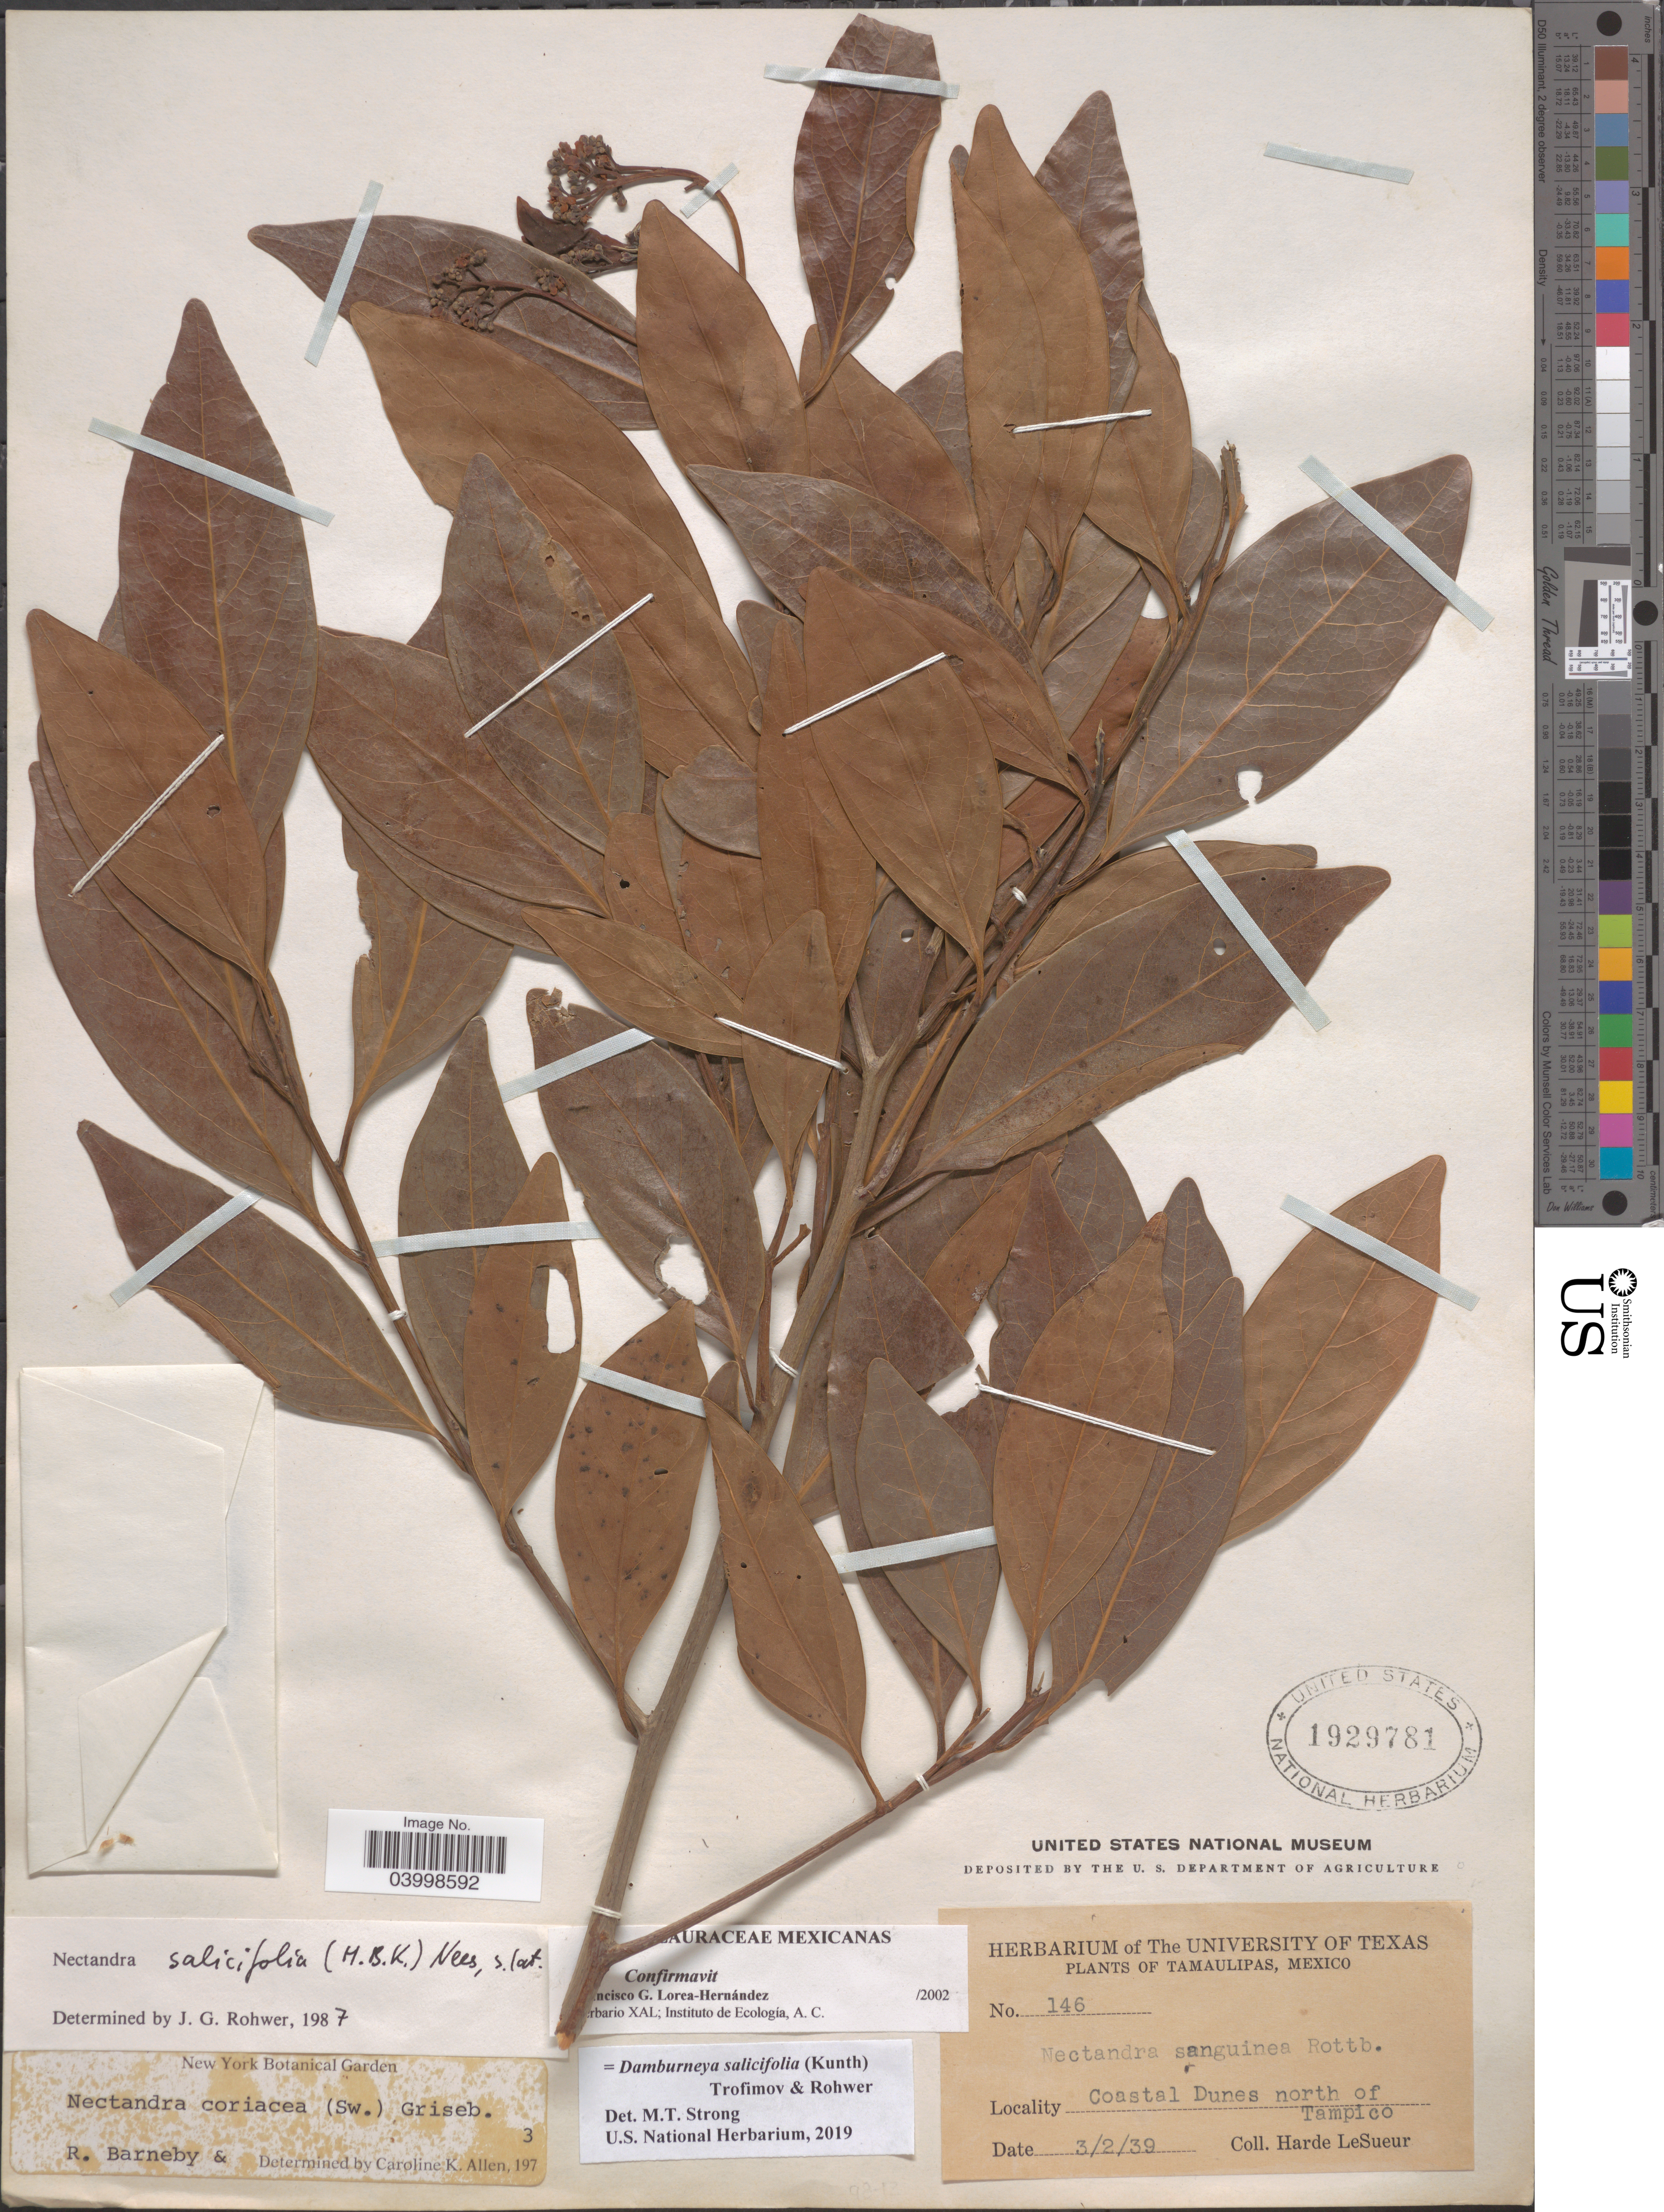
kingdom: Plantae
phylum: Tracheophyta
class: Magnoliopsida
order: Laurales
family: Lauraceae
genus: Damburneya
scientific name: Damburneya salicifolia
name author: (Kunth) Trofimov & Rohwer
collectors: H. LeSueur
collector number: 146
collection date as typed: Transcribed d/m/y: 3/2/39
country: Mexico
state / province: Tamaulipas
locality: Coastal Dunes north of Tampico.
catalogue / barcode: US 1929781